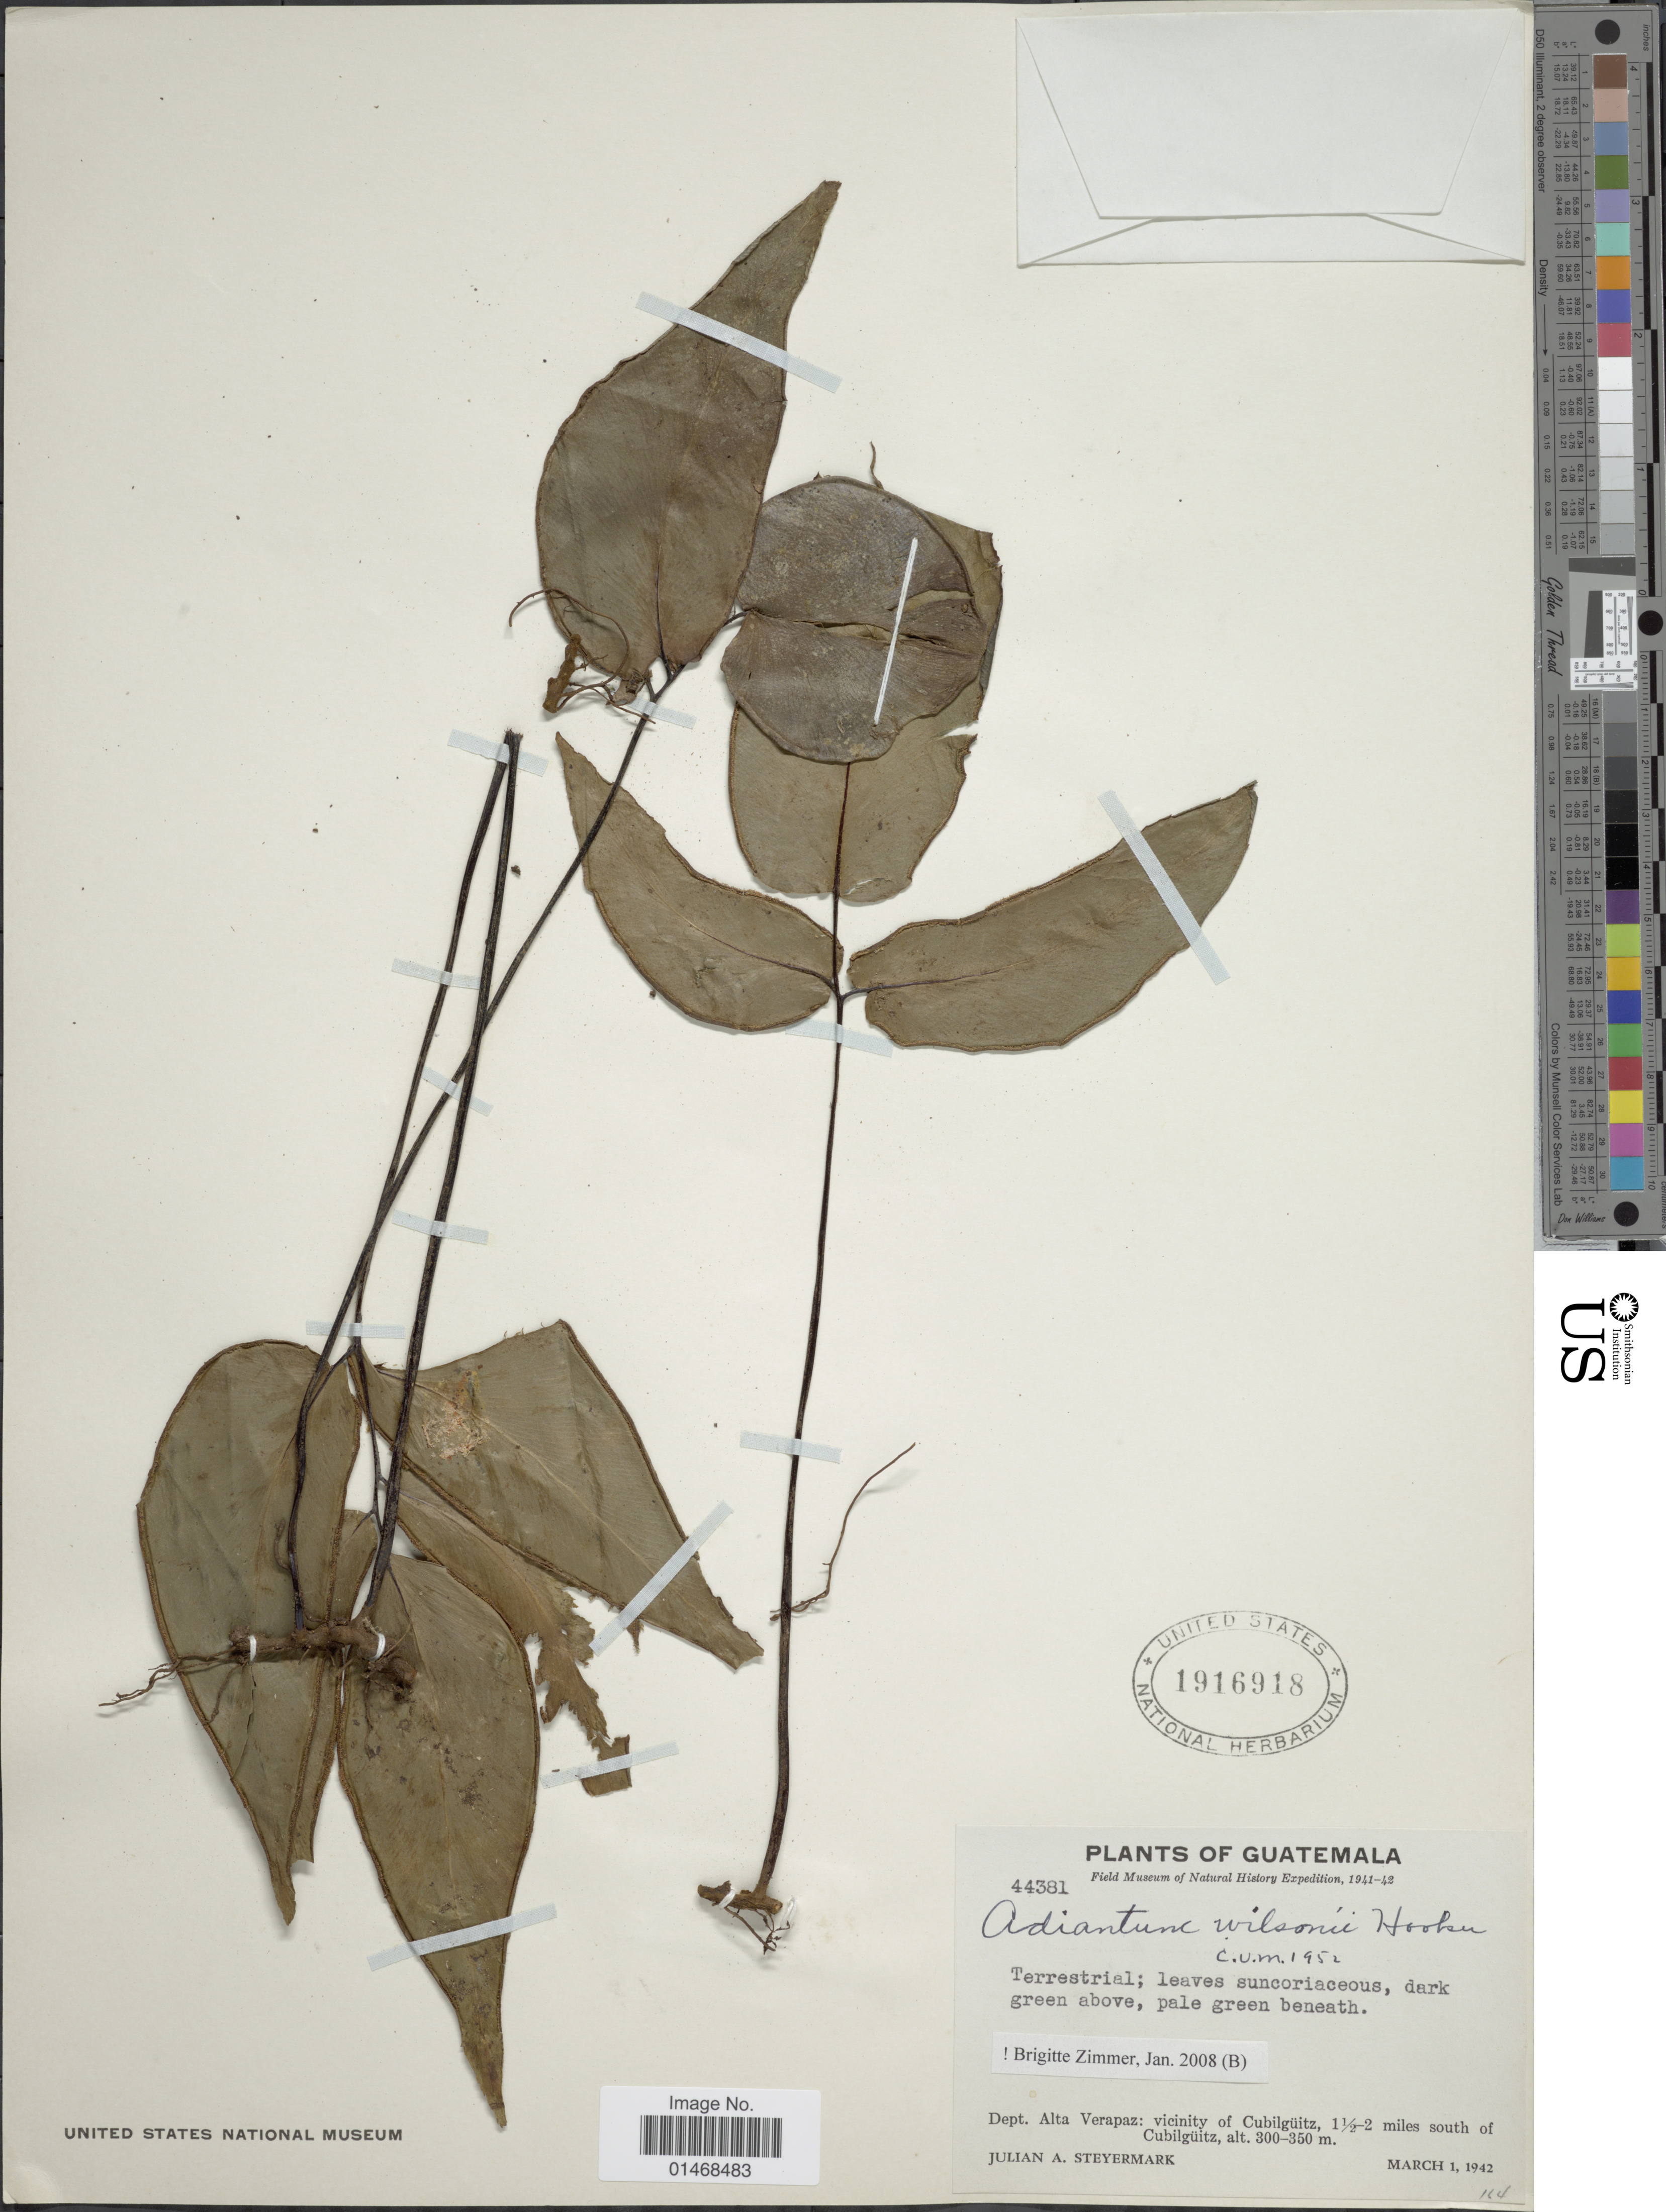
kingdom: Plantae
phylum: Tracheophyta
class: Polypodiopsida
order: Polypodiales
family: Pteridaceae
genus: Adiantum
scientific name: Adiantum wilsonii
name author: Hook.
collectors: J. Steyermark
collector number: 44381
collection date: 1942-03-01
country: Guatemala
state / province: Alta Verapaz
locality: Dept. Alta Verapaz: vicinity of Cubilgüitz, 1½-2 miles south of Cubilgüitz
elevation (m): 300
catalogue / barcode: US 1916918